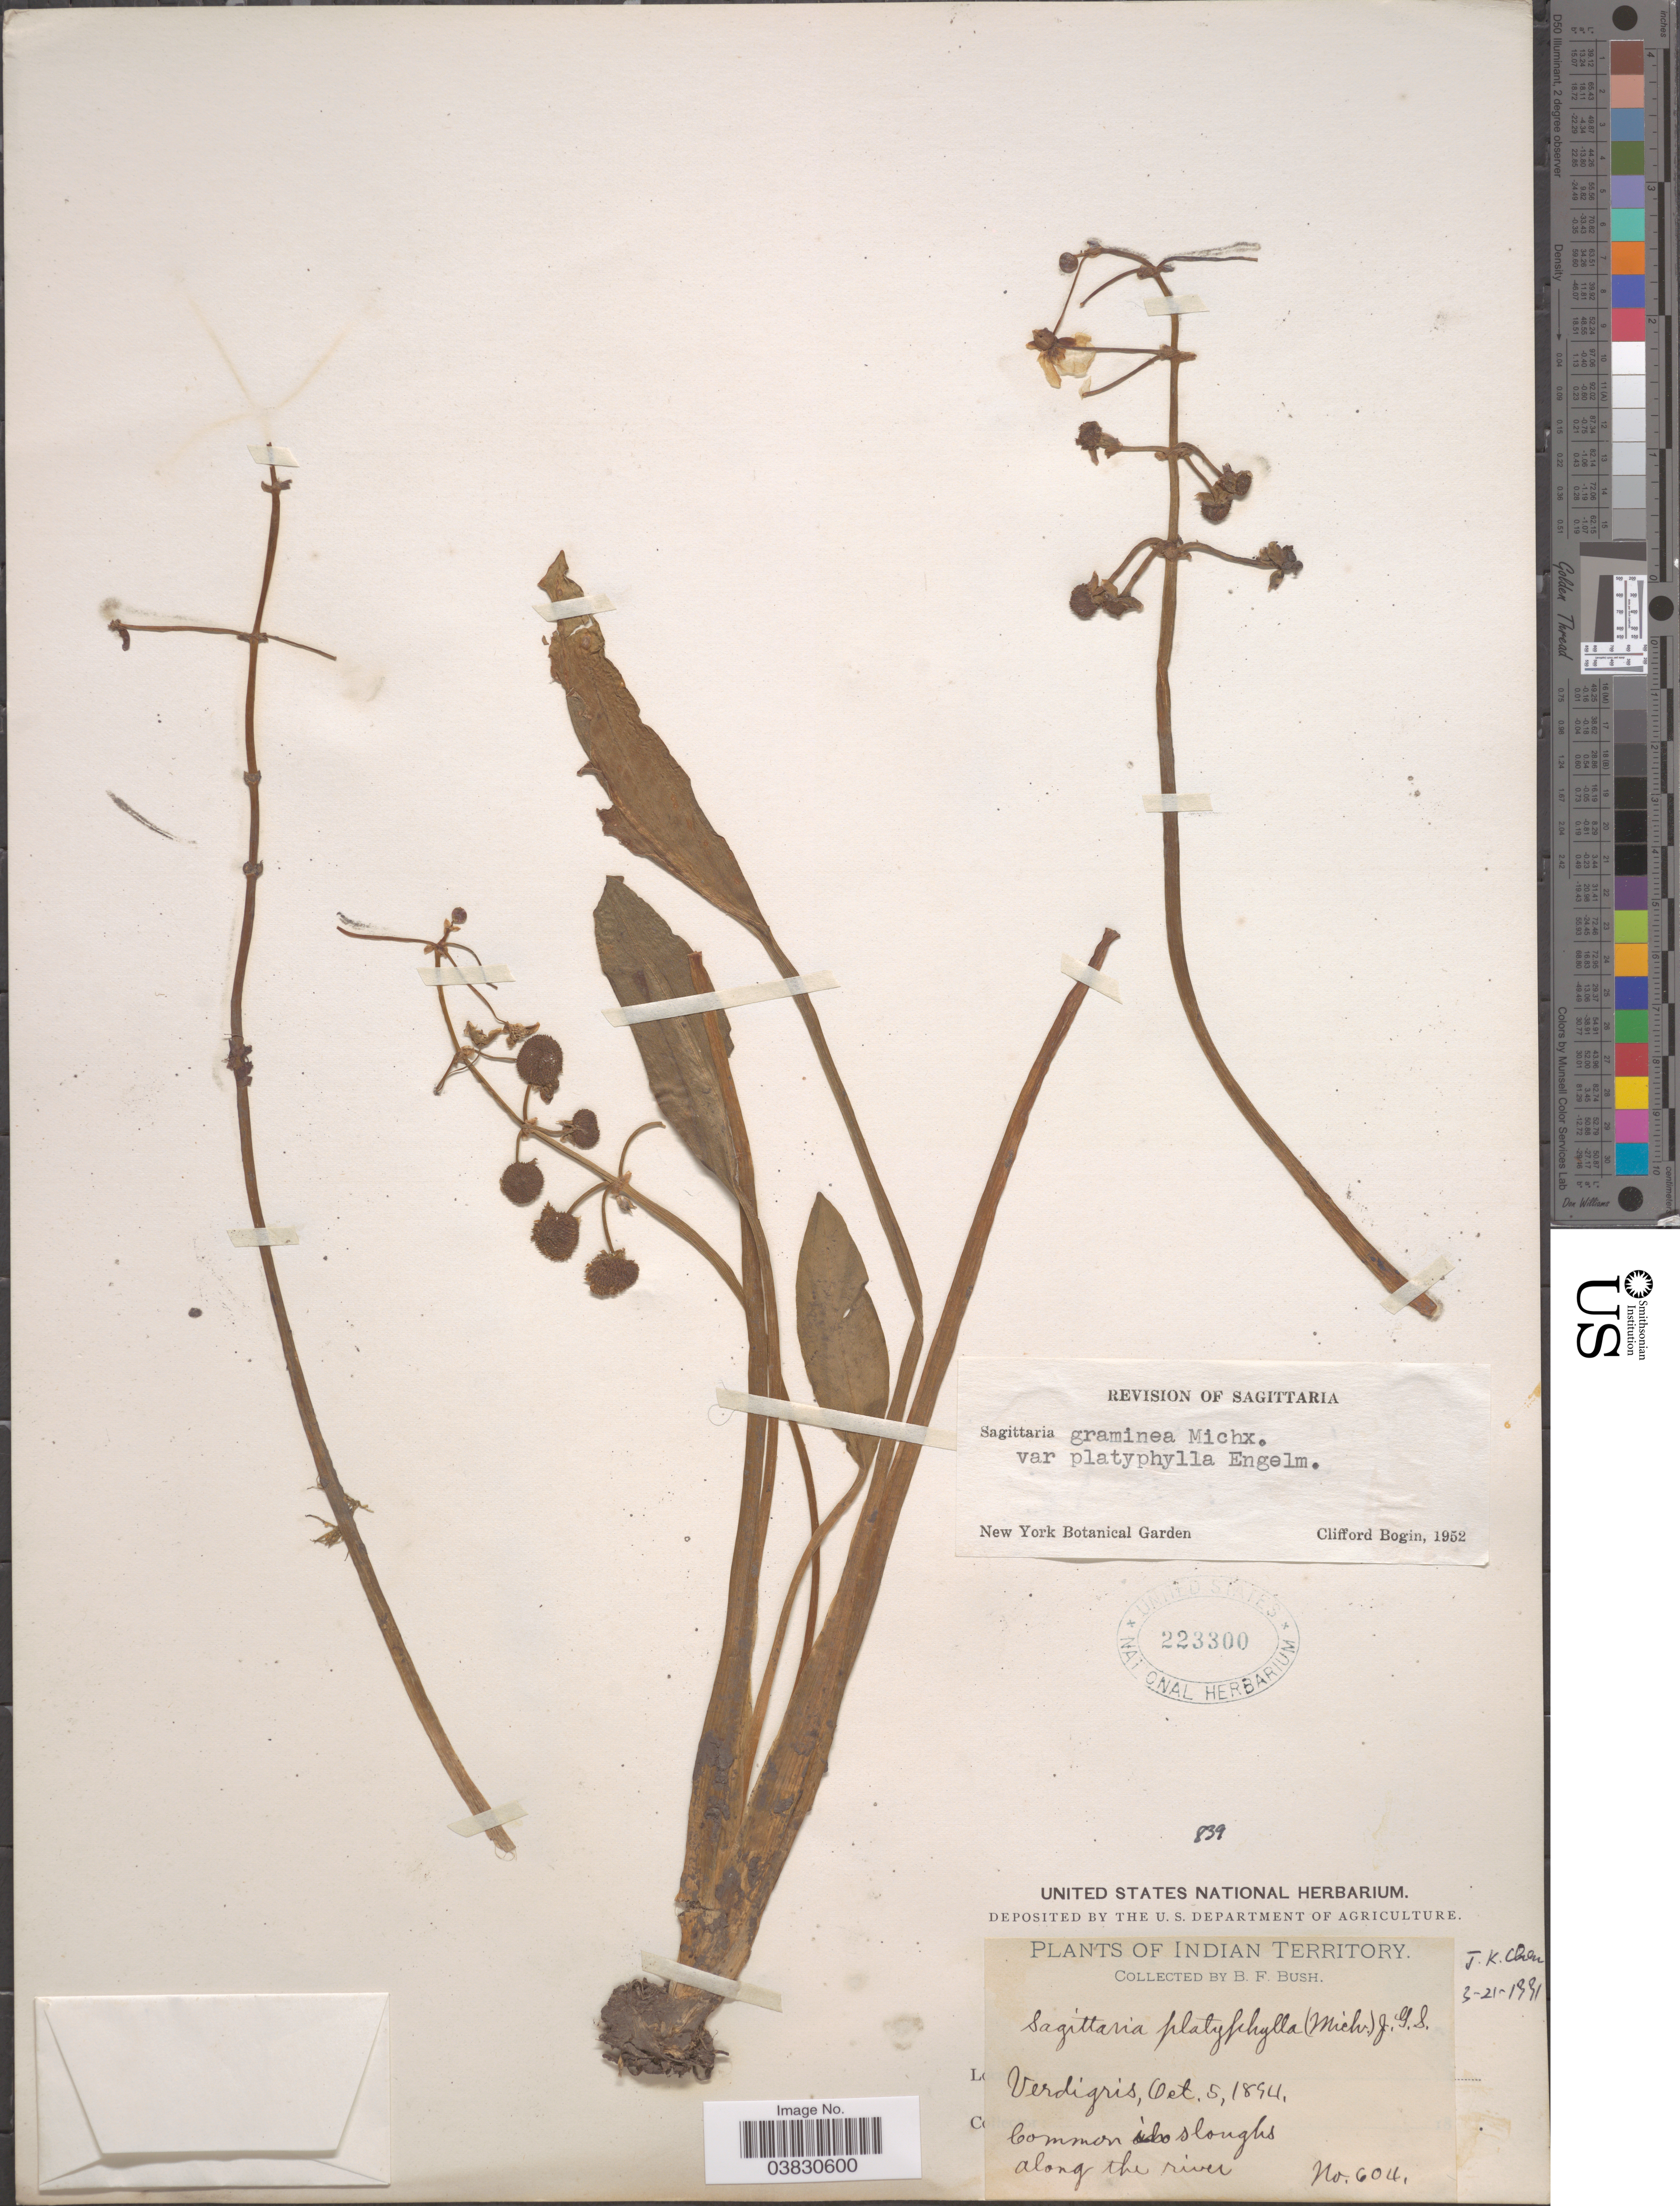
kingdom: Plantae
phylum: Tracheophyta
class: Liliopsida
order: Alismatales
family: Alismataceae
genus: Sagittaria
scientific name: Sagittaria platyphylla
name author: (Englem.) J.G. Sm.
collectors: B. F. Bush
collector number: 604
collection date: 1894-10-05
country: United States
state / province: Oklahoma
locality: Indian Territory. Verdigris. along the river.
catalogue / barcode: US 223300